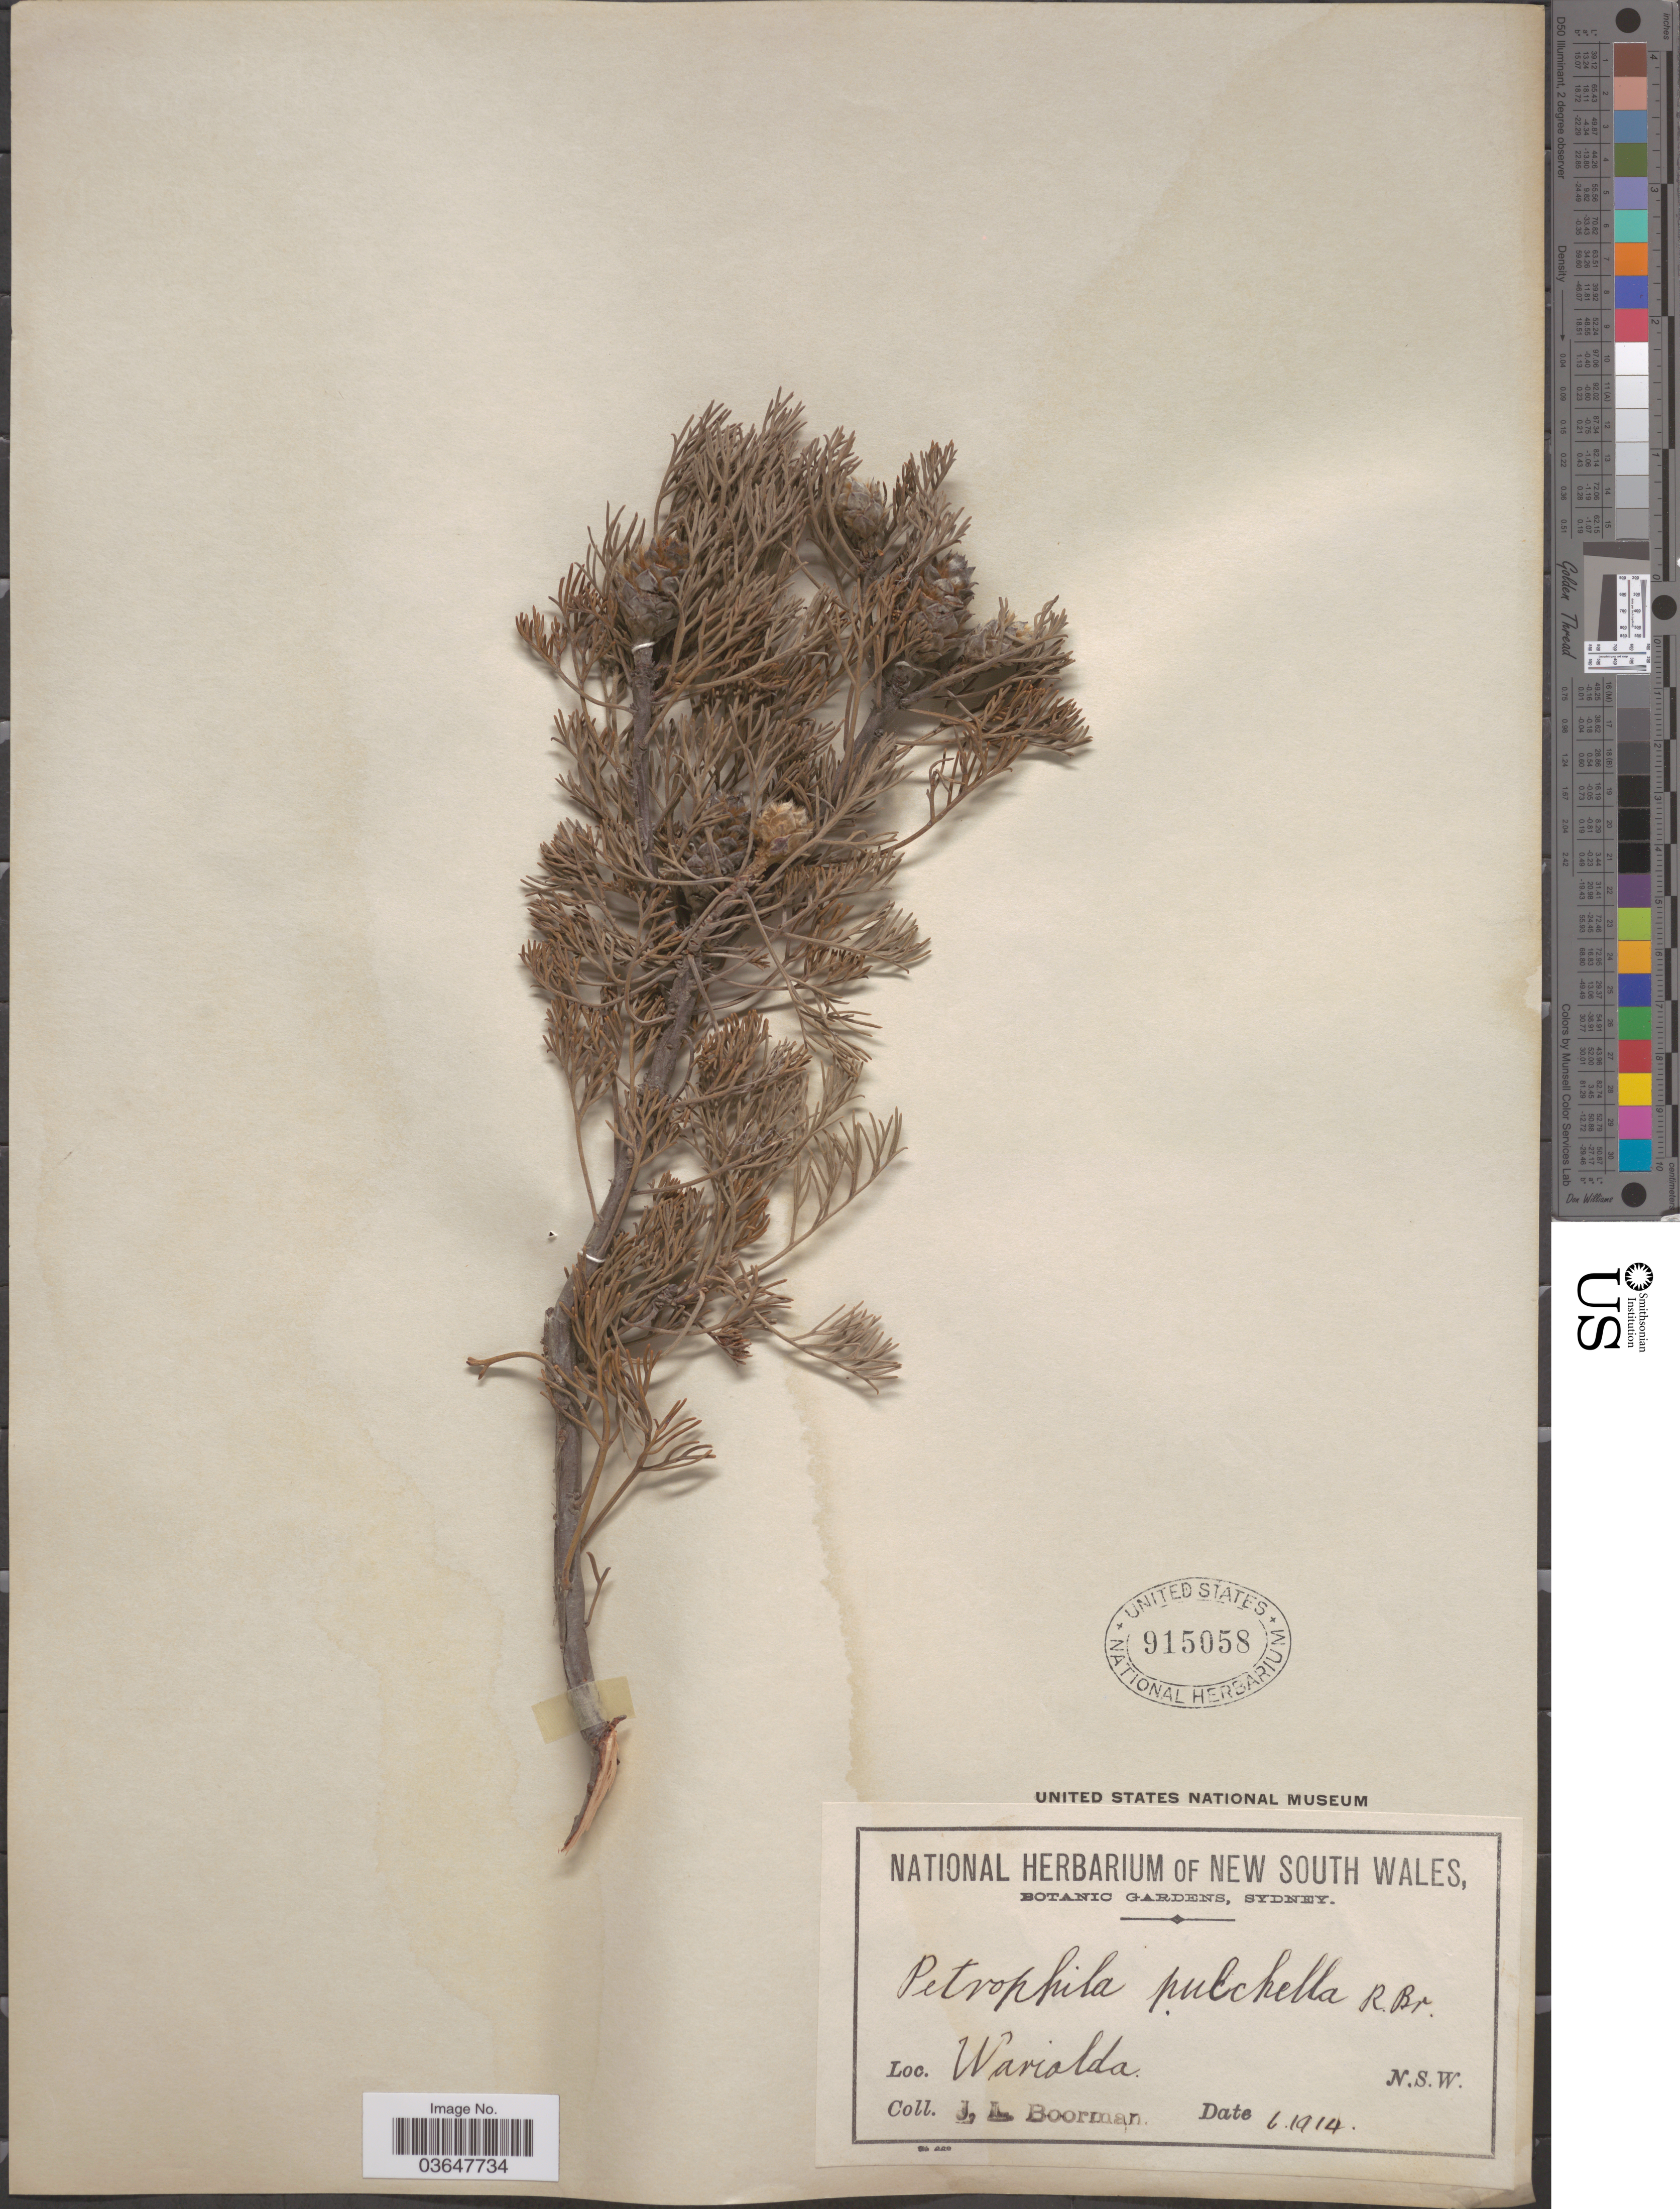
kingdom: Plantae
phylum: Tracheophyta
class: Magnoliopsida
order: Proteales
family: Proteaceae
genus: Petrophile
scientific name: Petrophile pulchella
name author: (Schrad. & J.C. Wendl.)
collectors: J. Boorman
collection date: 1914-06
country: Australia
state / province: New South Wales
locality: Warialda.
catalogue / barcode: US 915058